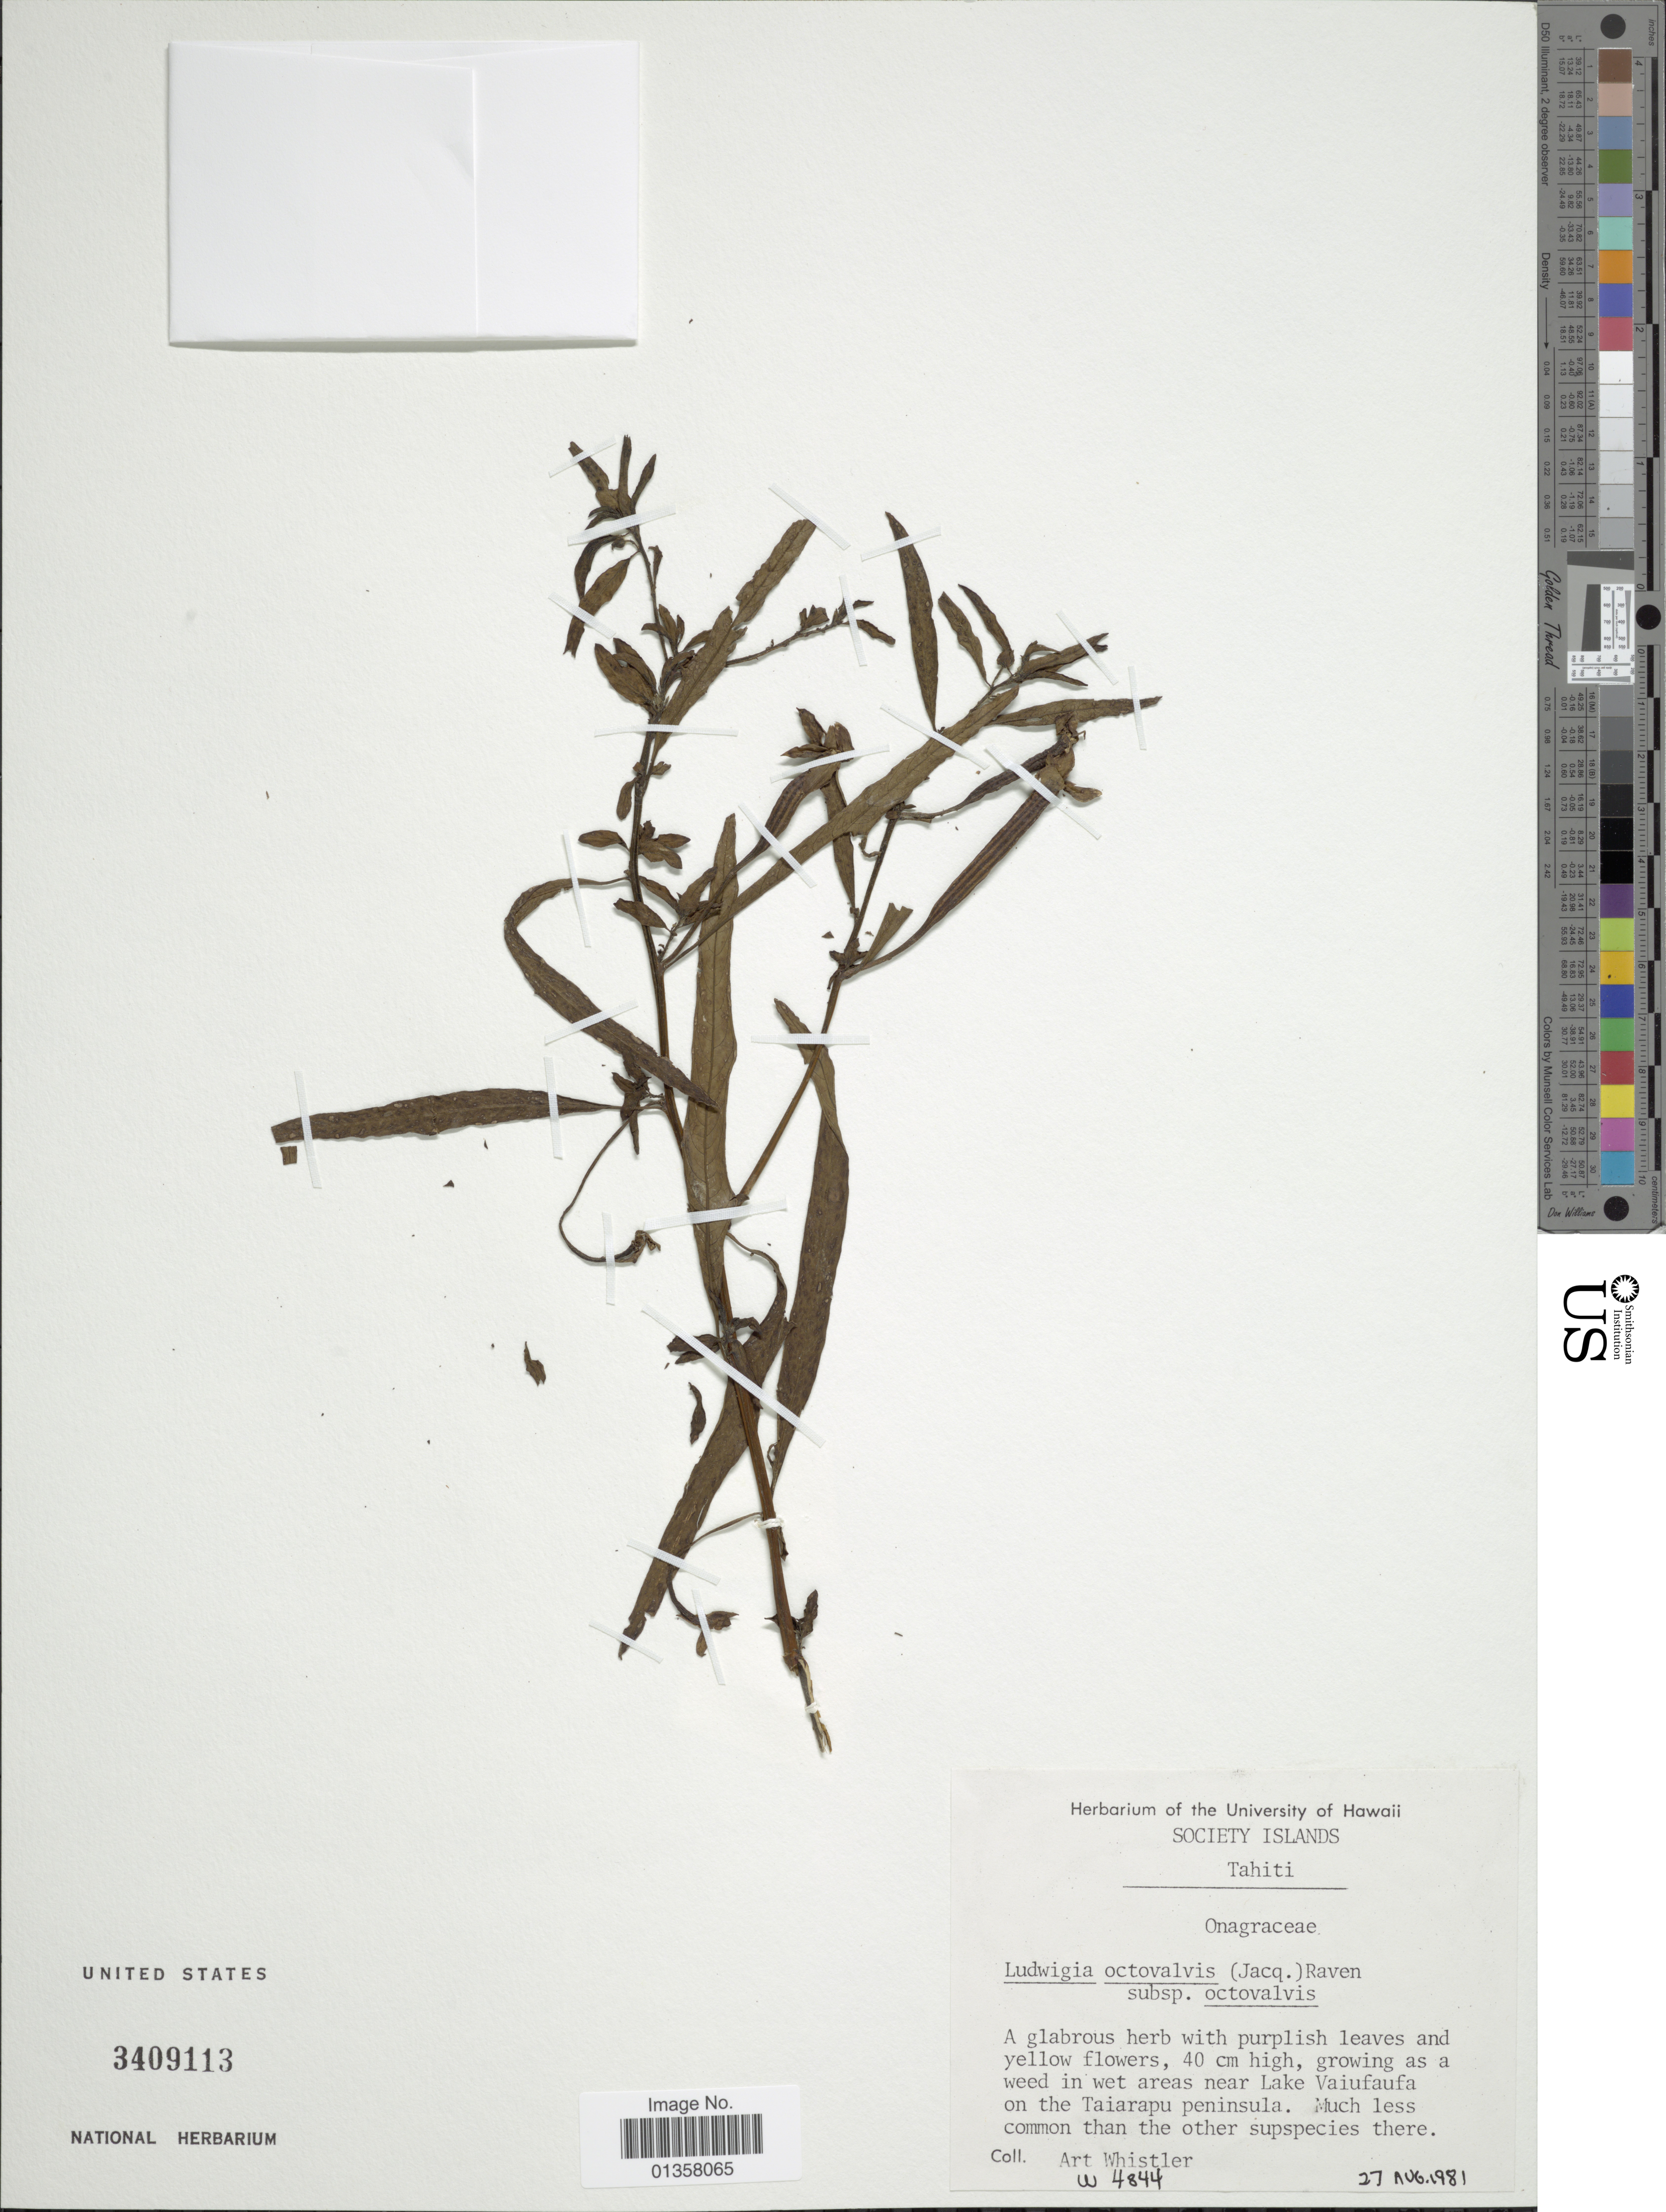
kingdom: Plantae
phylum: Tracheophyta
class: Magnoliopsida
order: Myrtales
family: Onagraceae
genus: Ludwigia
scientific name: Ludwigia octovalvis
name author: (Jacq.) P.H. Raven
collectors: A. Whistler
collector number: W4844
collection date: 1981-08-27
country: French Polynesia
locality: Society Islands, Tahiti, near Lake Vaiufaufa on the Taiarapu peninsula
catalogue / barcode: US 3409113